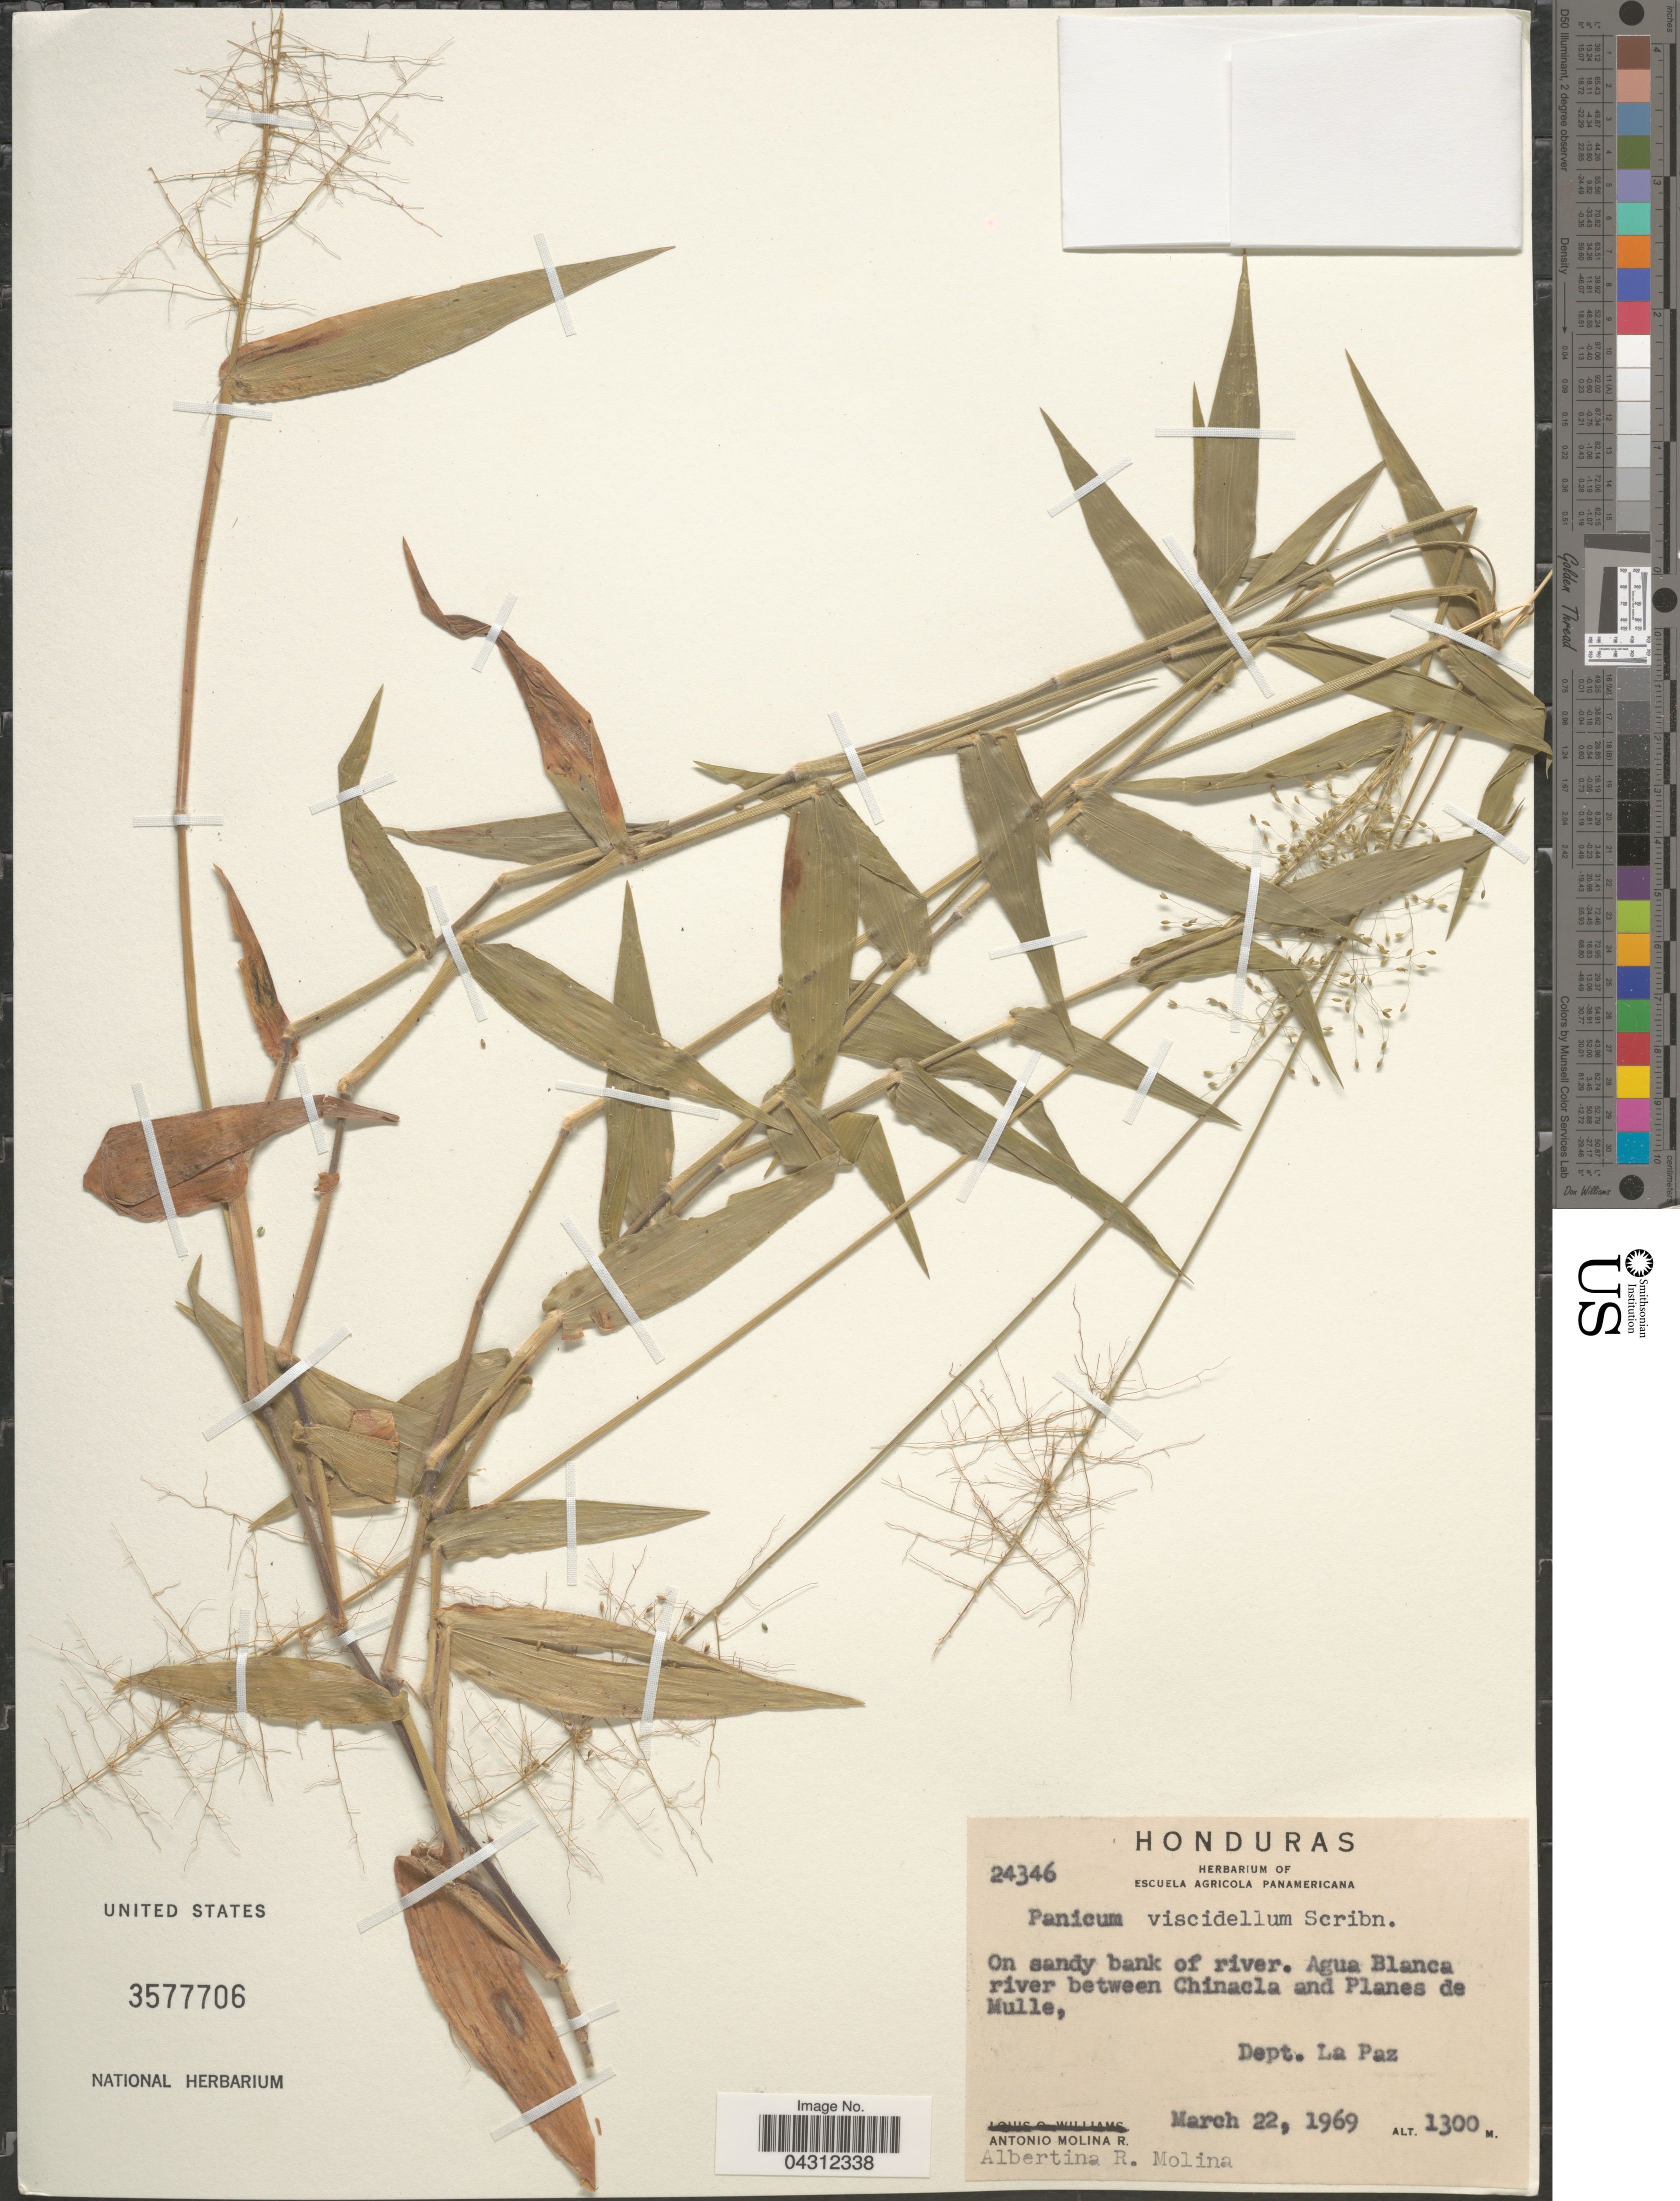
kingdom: Plantae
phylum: Tracheophyta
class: Liliopsida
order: Poales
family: Poaceae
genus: Dichanthelium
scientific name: Dichanthelium viscidellum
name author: (Scribn.) Gould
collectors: A. Molina R. & A. R. Molina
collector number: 24346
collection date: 1969-03-22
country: Honduras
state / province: La Paz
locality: On sandy bank of river. Agua Blanca river between Chinacla and Planes of Mulle, Dept. La Paz.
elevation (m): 1300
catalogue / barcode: US 3577706